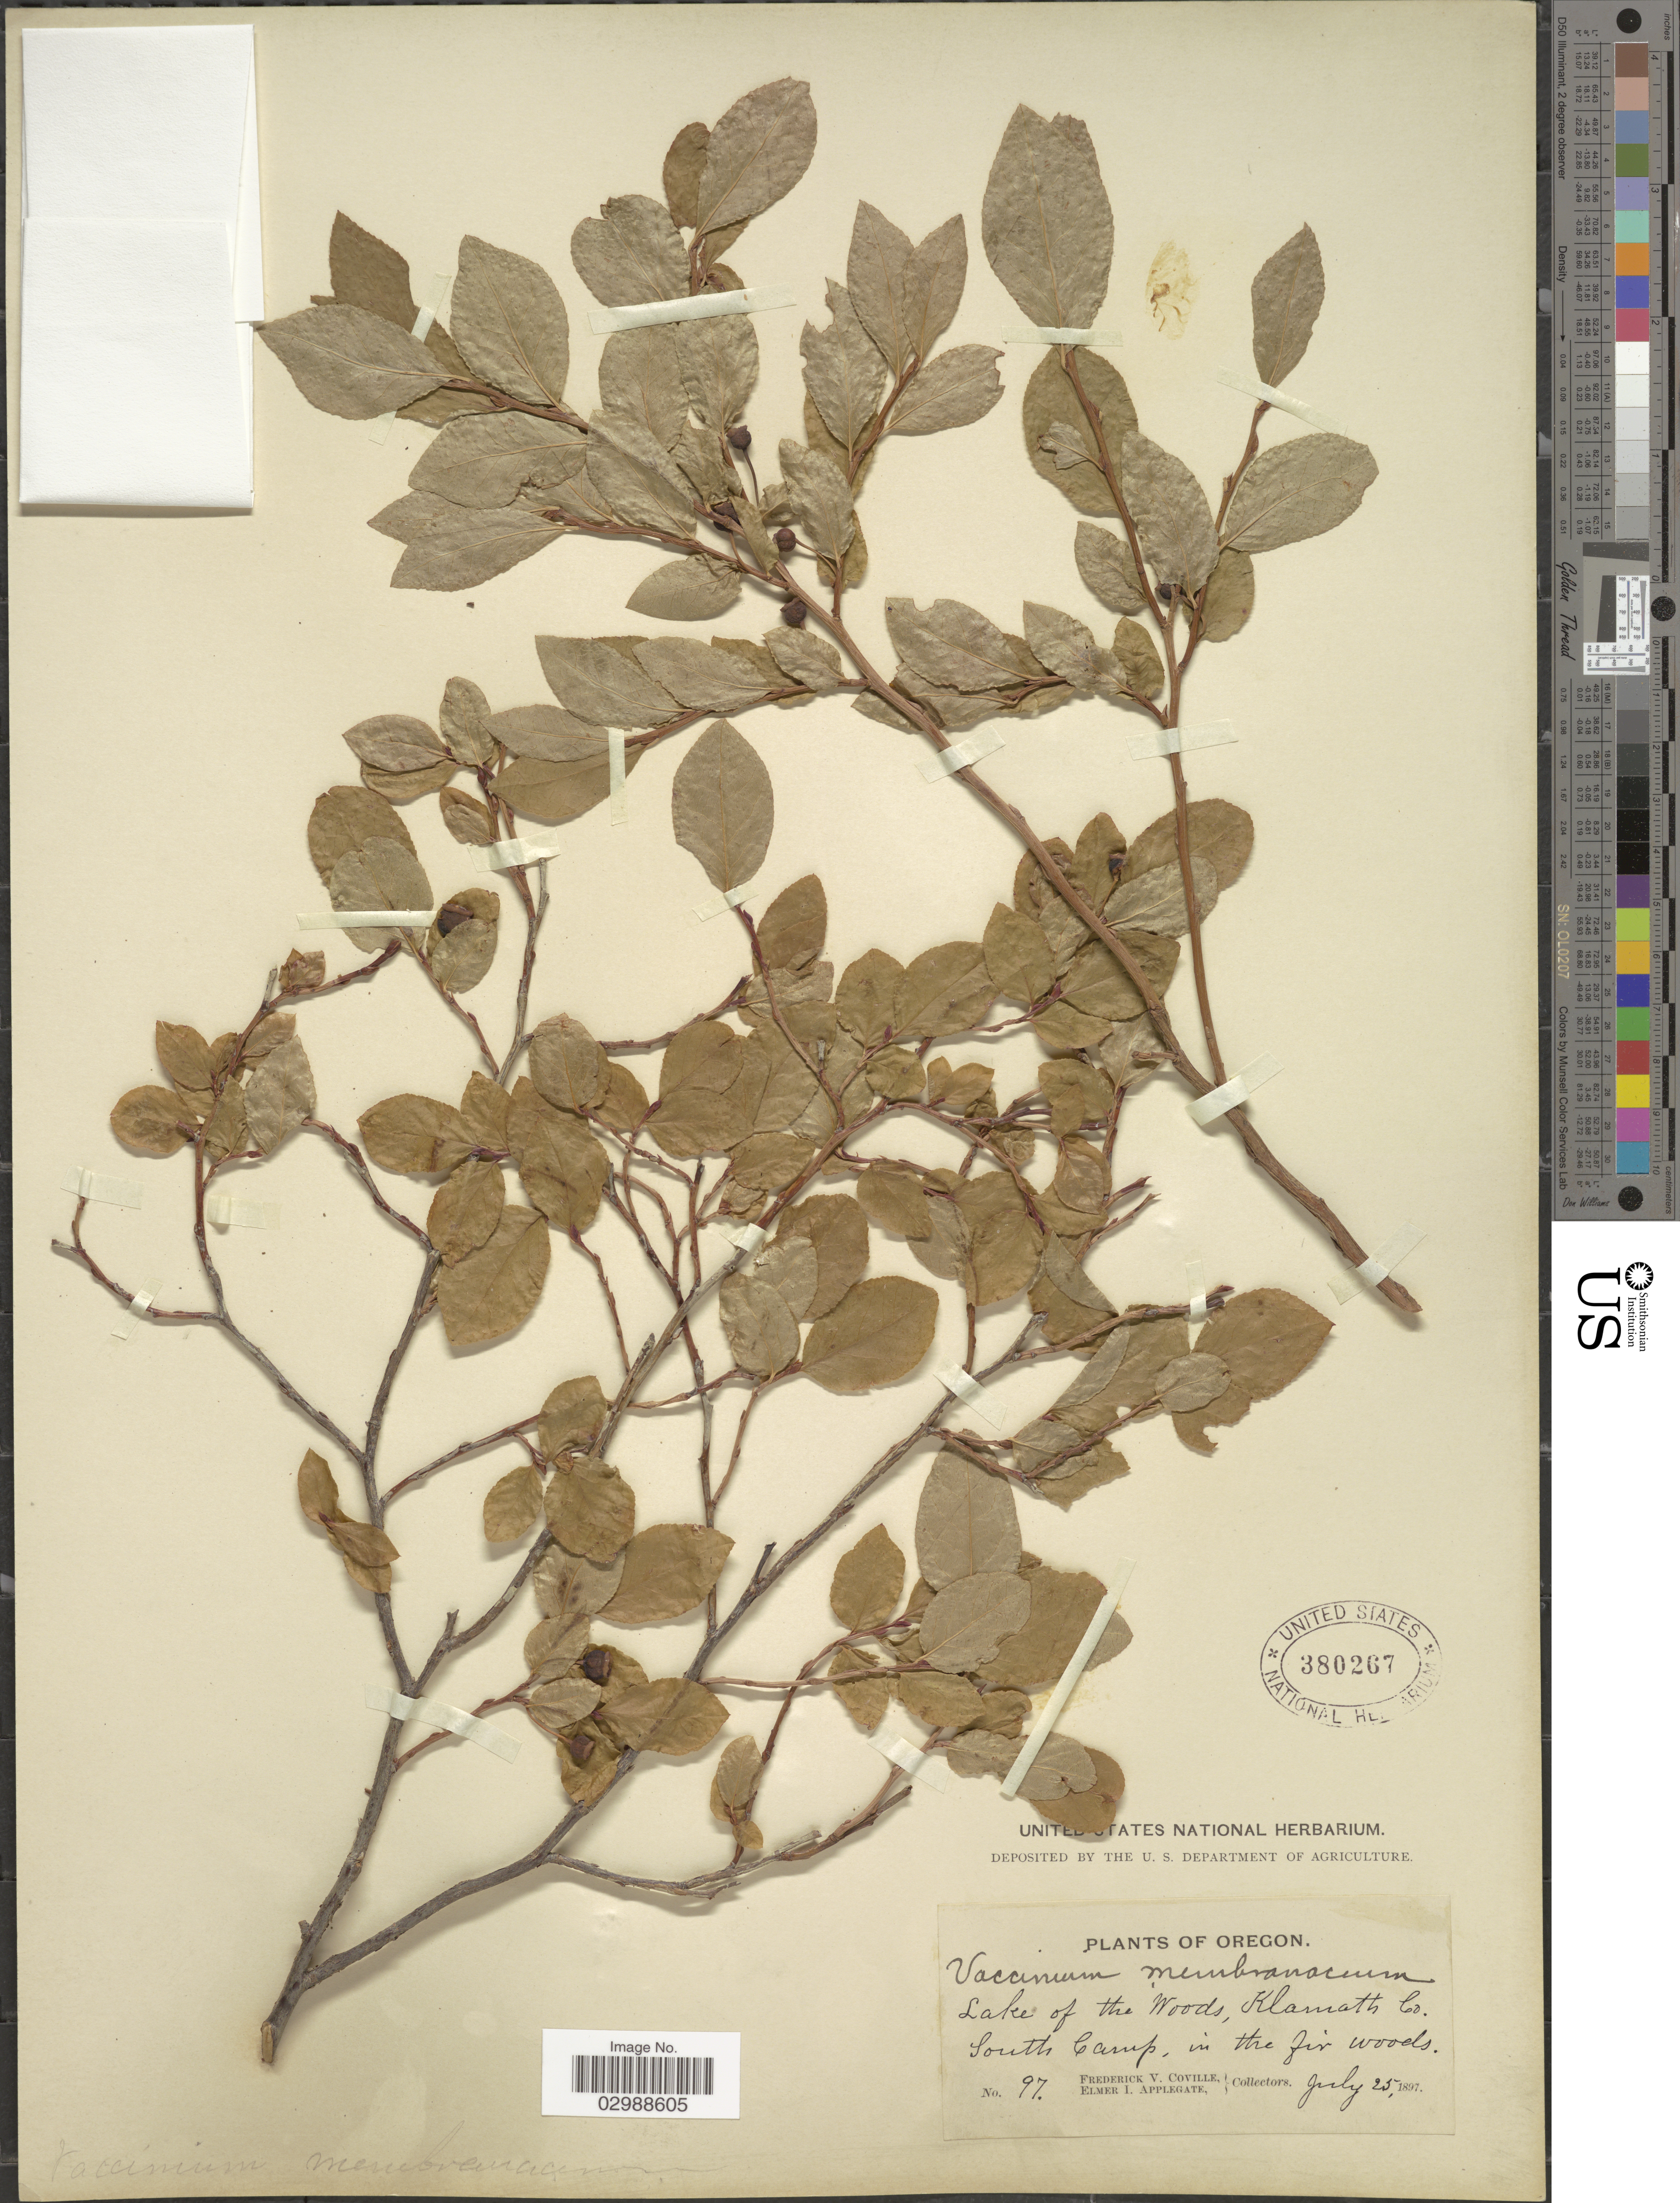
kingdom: Plantae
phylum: Tracheophyta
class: Magnoliopsida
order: Ericales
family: Ericaceae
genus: Vaccinium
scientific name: Vaccinium membranaceum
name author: Douglas ex Torr.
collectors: F. V. Coville & E. I. Applegate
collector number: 97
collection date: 1897-07-25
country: United States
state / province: Oregon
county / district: Klamath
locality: Lake of the Woods, Klamath Co., South Camp, in the fir woods.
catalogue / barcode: US 380267